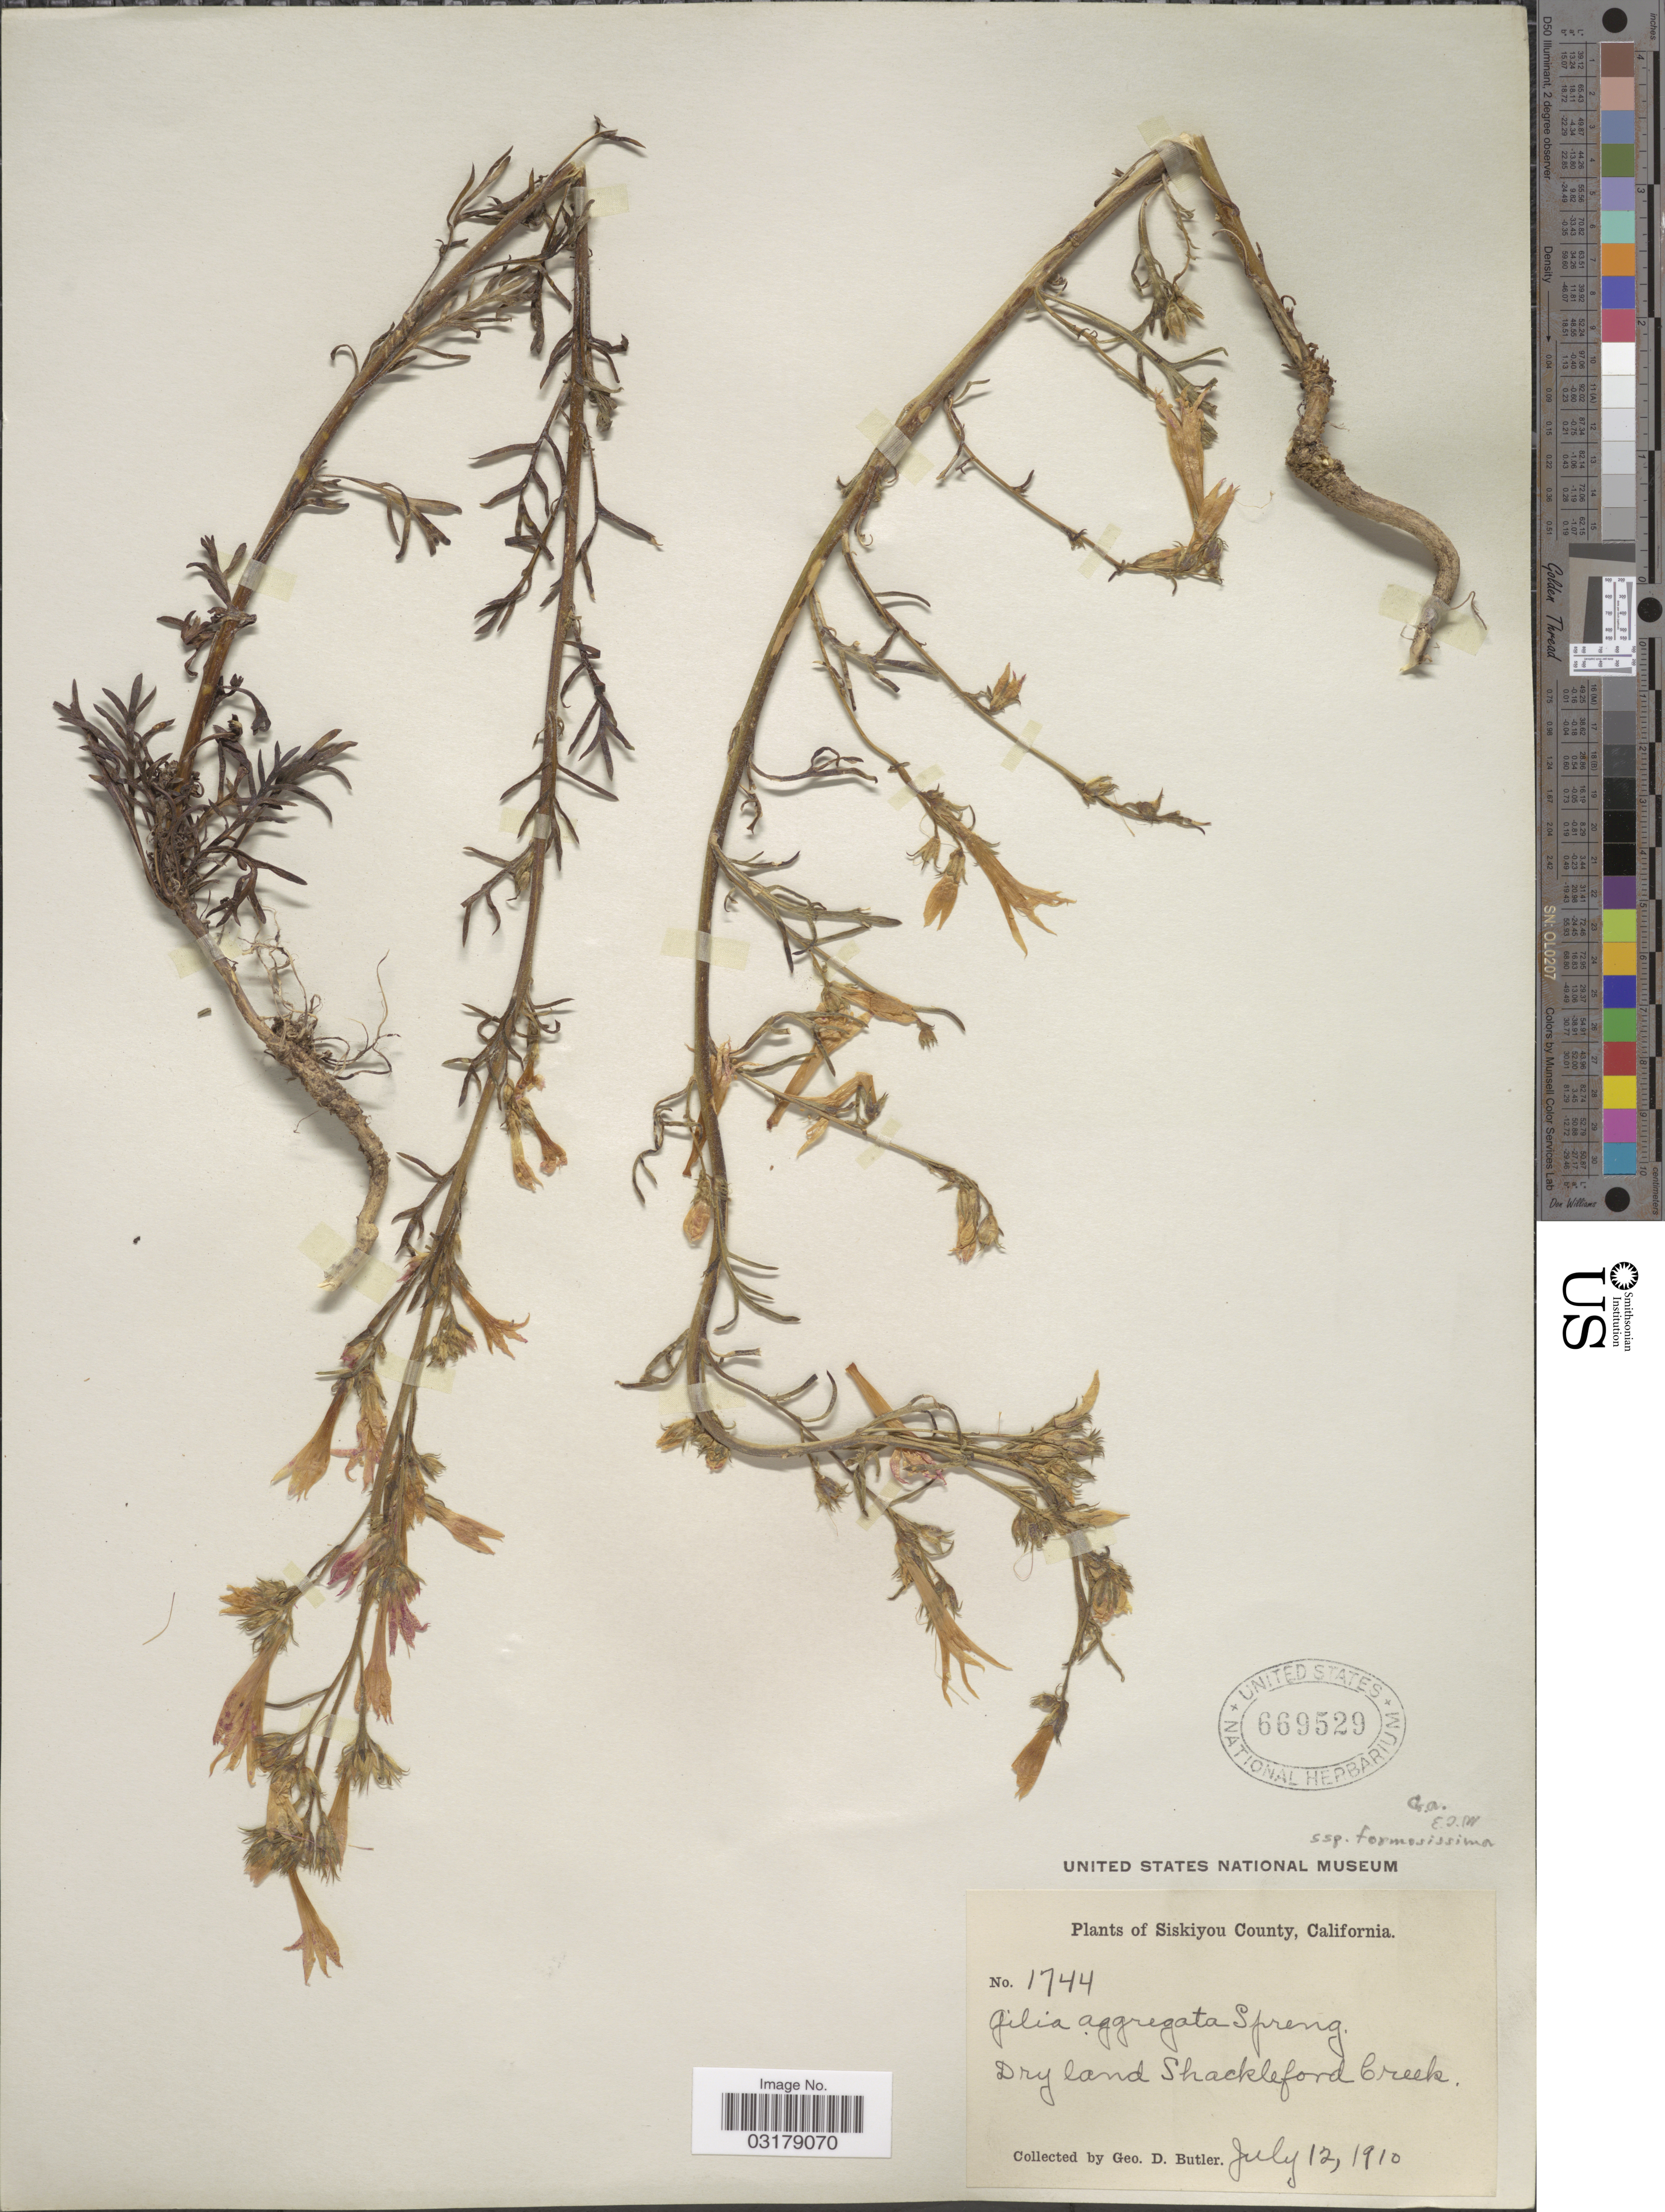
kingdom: Plantae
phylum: Tracheophyta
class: Magnoliopsida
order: Ericales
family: Polemoniaceae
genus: Ipomopsis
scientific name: Ipomopsis aggregata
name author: (Pursh) V.E. Grant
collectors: G. D. Butler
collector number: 1744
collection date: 1910-07-12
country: United States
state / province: California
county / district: Siskiyou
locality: Siskiyou County. Shackleford Creek.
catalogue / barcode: US 669529